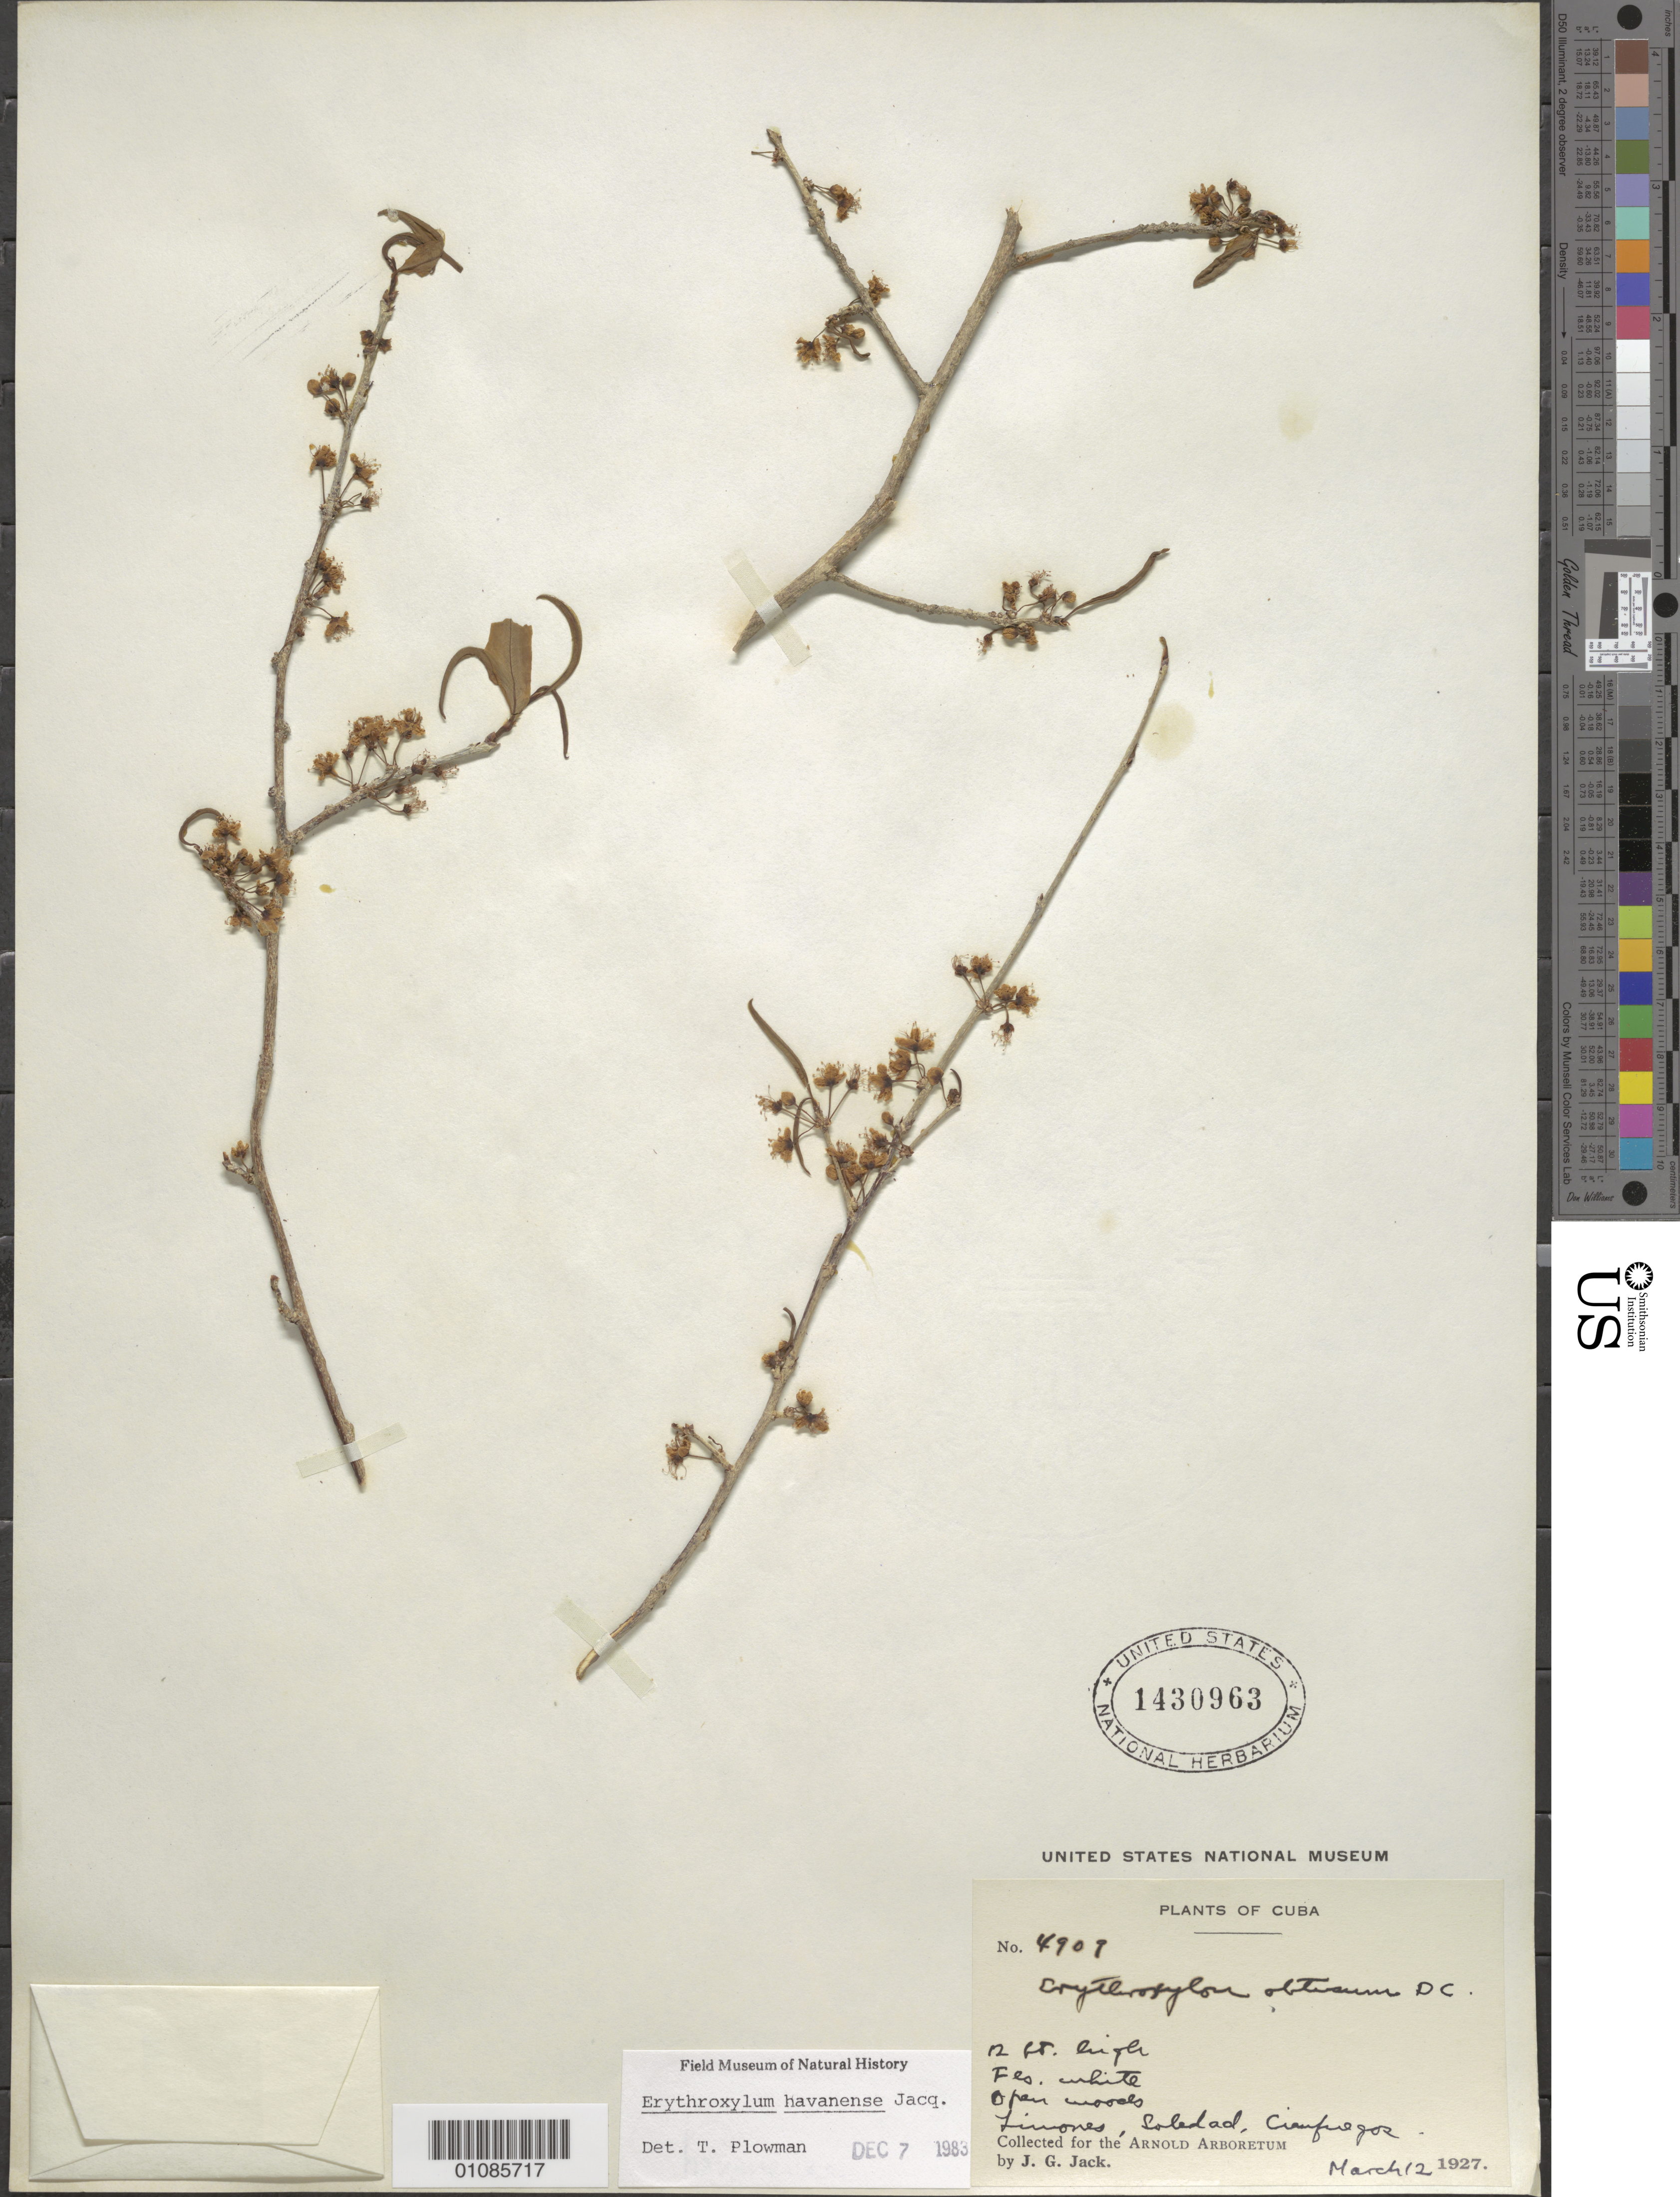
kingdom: Plantae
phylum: Tracheophyta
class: Magnoliopsida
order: Malpighiales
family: Erythroxylaceae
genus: Erythroxylum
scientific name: Erythroxylum havanense var. havanense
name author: Jacq.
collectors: J. G. Jack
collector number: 4909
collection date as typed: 12 Mar 1927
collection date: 1927-03-12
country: Cuba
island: Cuba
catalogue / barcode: US 1430963